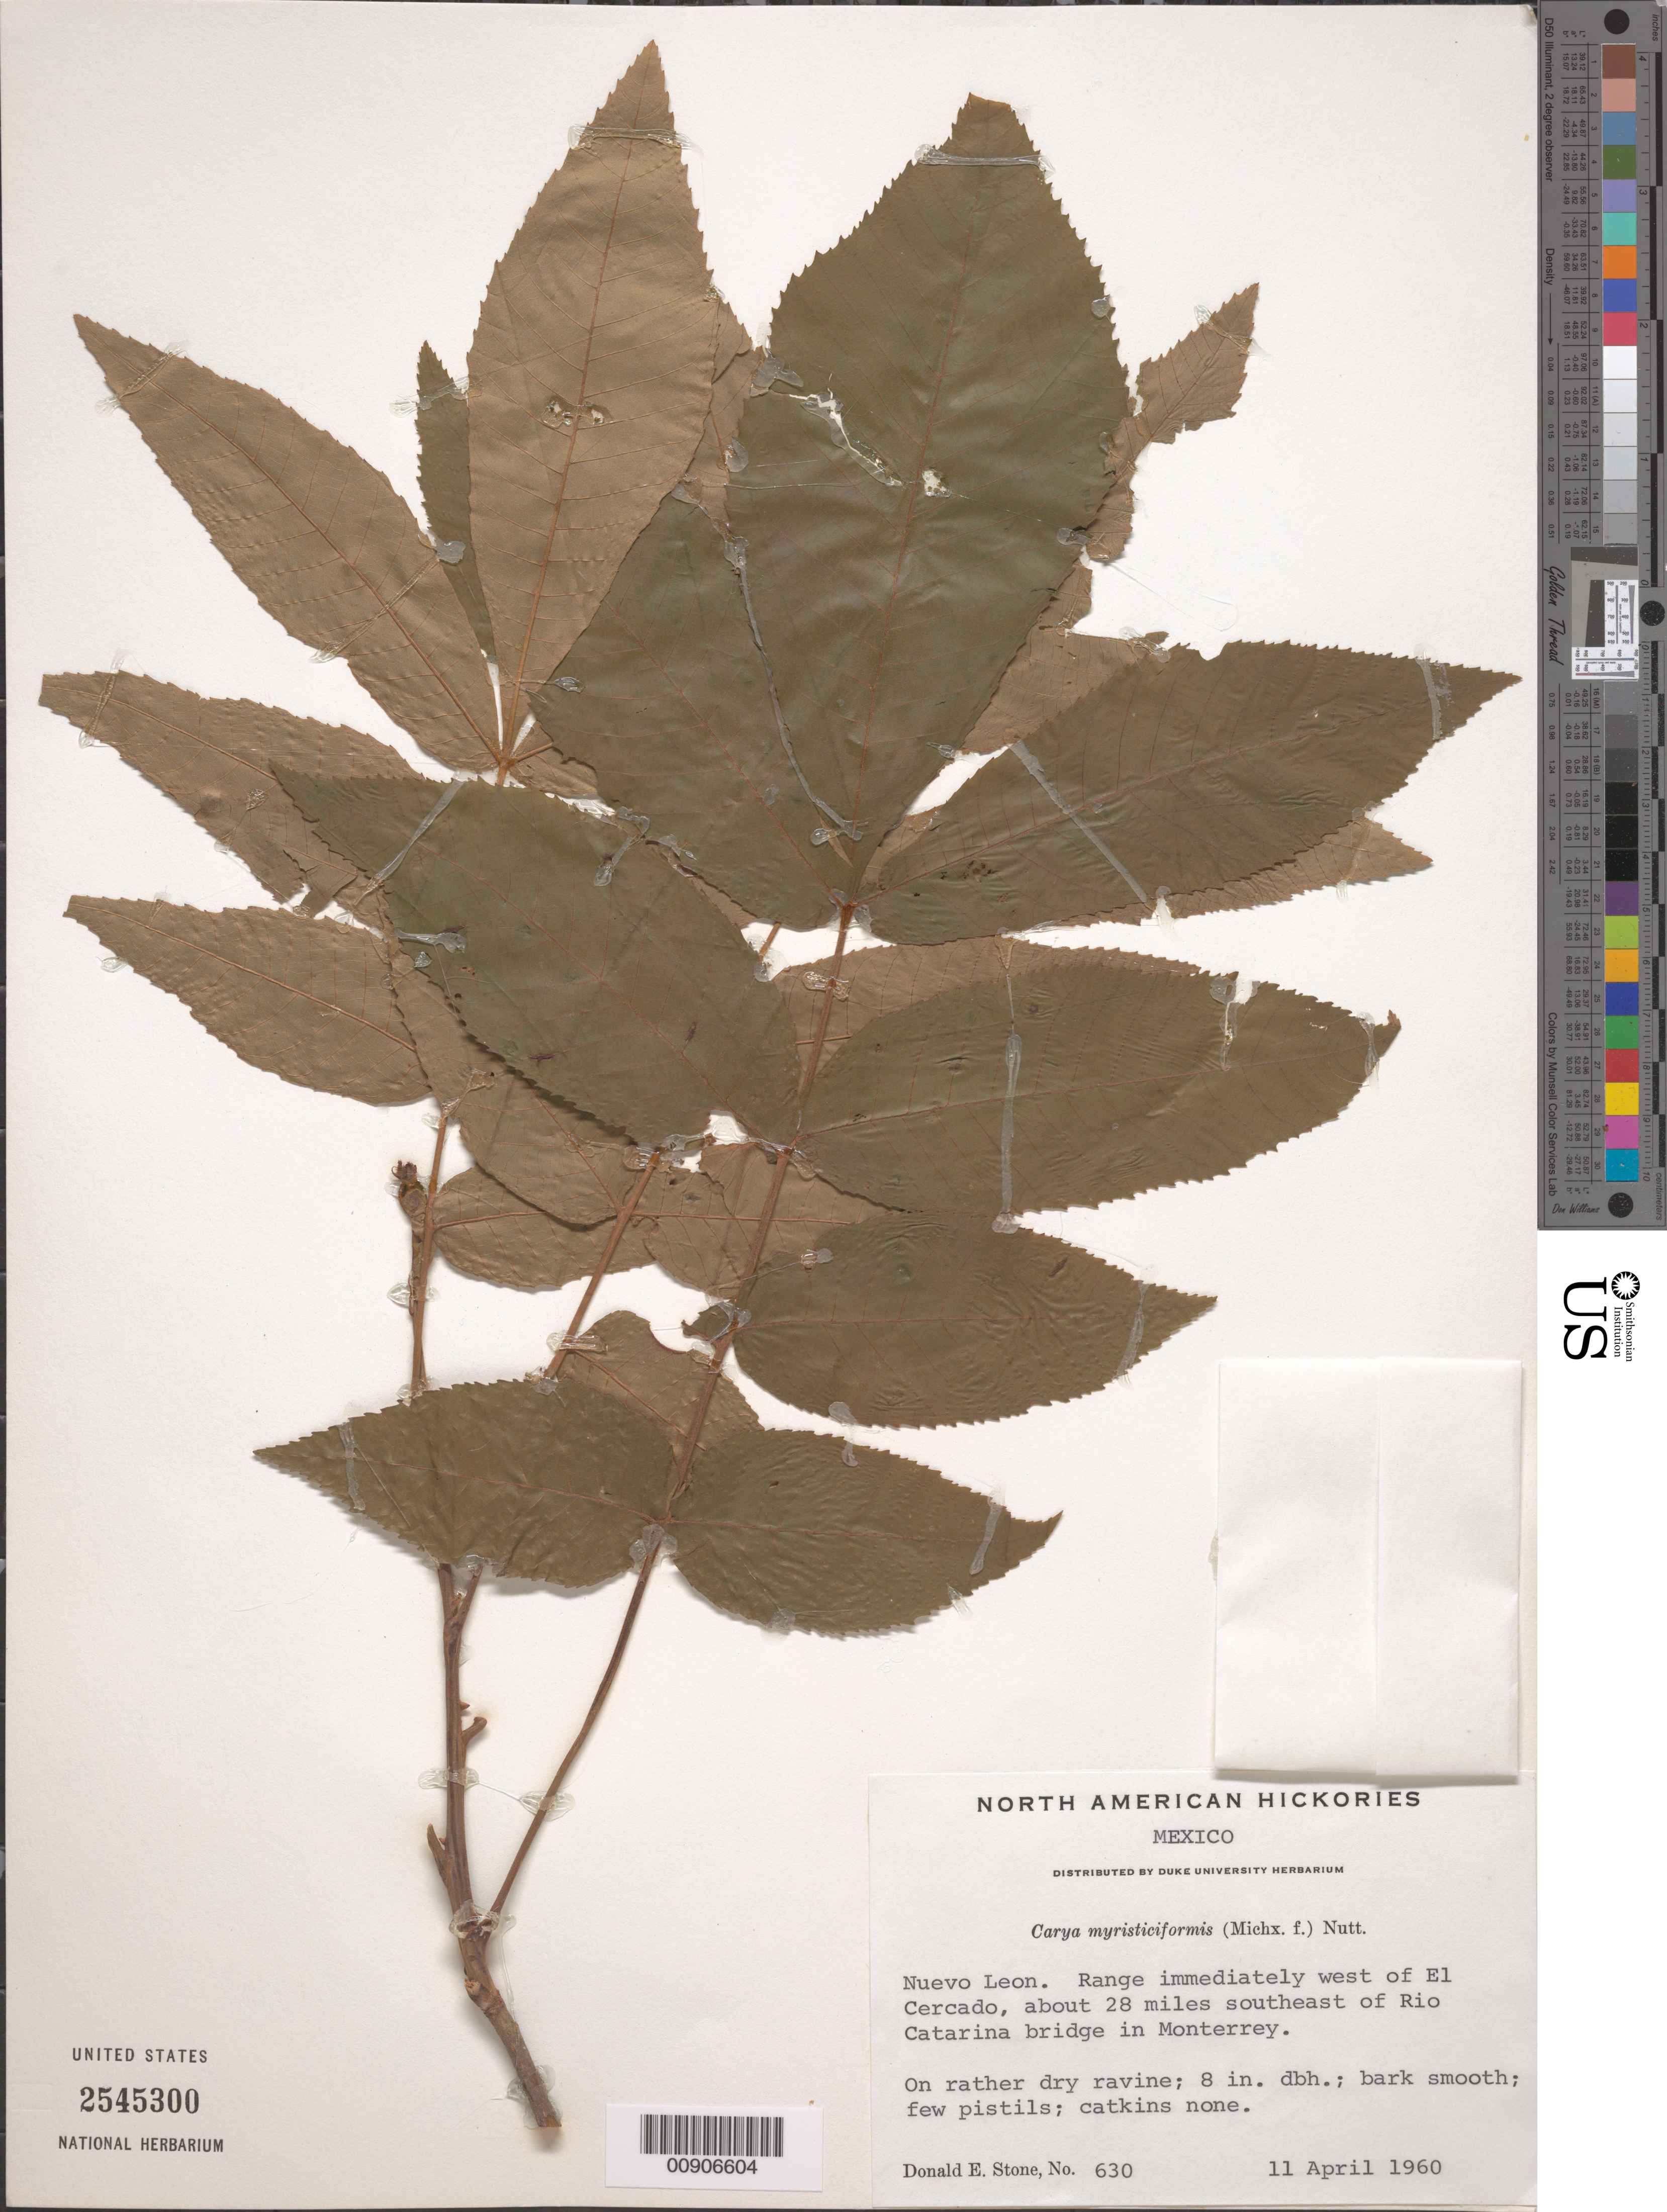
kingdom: Plantae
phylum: Tracheophyta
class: Magnoliopsida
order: Fagales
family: Juglandaceae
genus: Carya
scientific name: Carya myristiciformis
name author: (F. Michx.) Nutt.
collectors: D. E. Stone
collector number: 630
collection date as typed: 11 Apr 1960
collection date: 1960-04-11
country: Mexico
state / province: Nuevo León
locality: Nuevo León. Range immediately west of El Cercado, about 28 miles southeast of Río Catarina bridge in Monterrey.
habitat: On rather dry ravine; 8 in. dbh.; bark smooth few pistils; catkins none.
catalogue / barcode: US 2545300